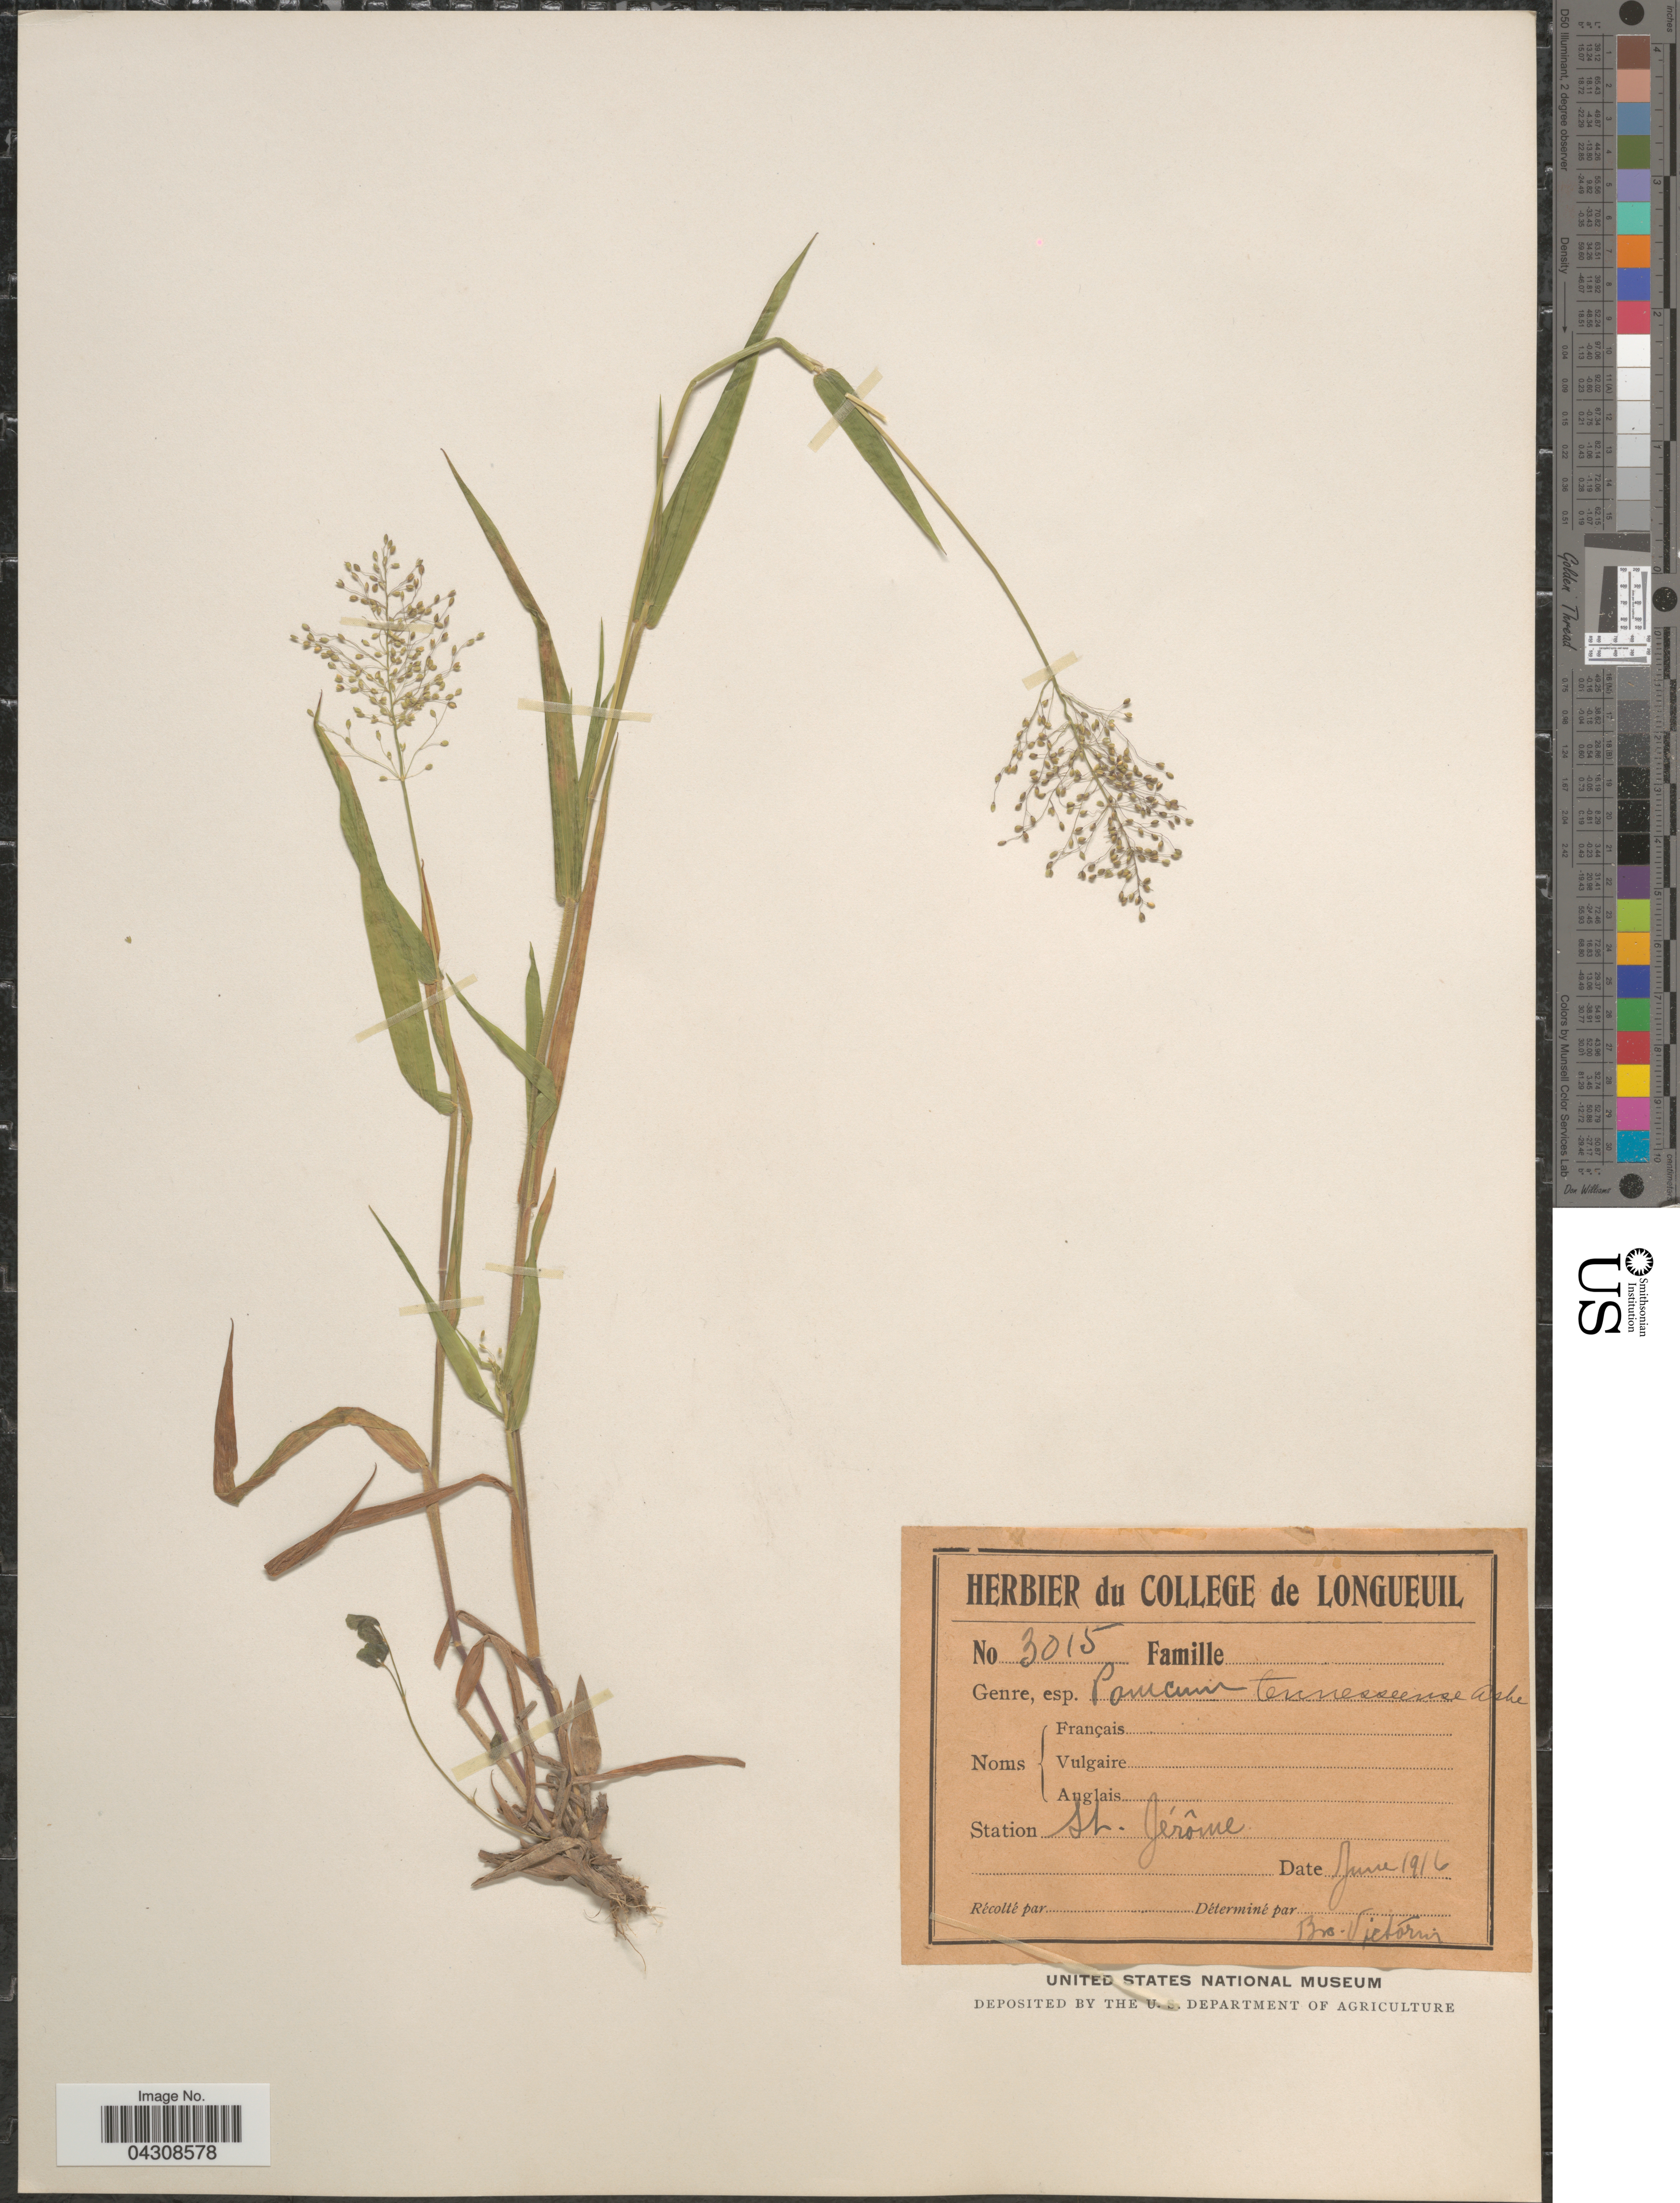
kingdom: Plantae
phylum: Tracheophyta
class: Liliopsida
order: Poales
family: Poaceae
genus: Dichanthelium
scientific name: Dichanthelium acuminatum var. acuminatum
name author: (Sw.) Gould & C.A. Clark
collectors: B. Victorin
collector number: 3015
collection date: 1916-06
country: Canada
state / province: Quebec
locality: Station St. Jérôme.